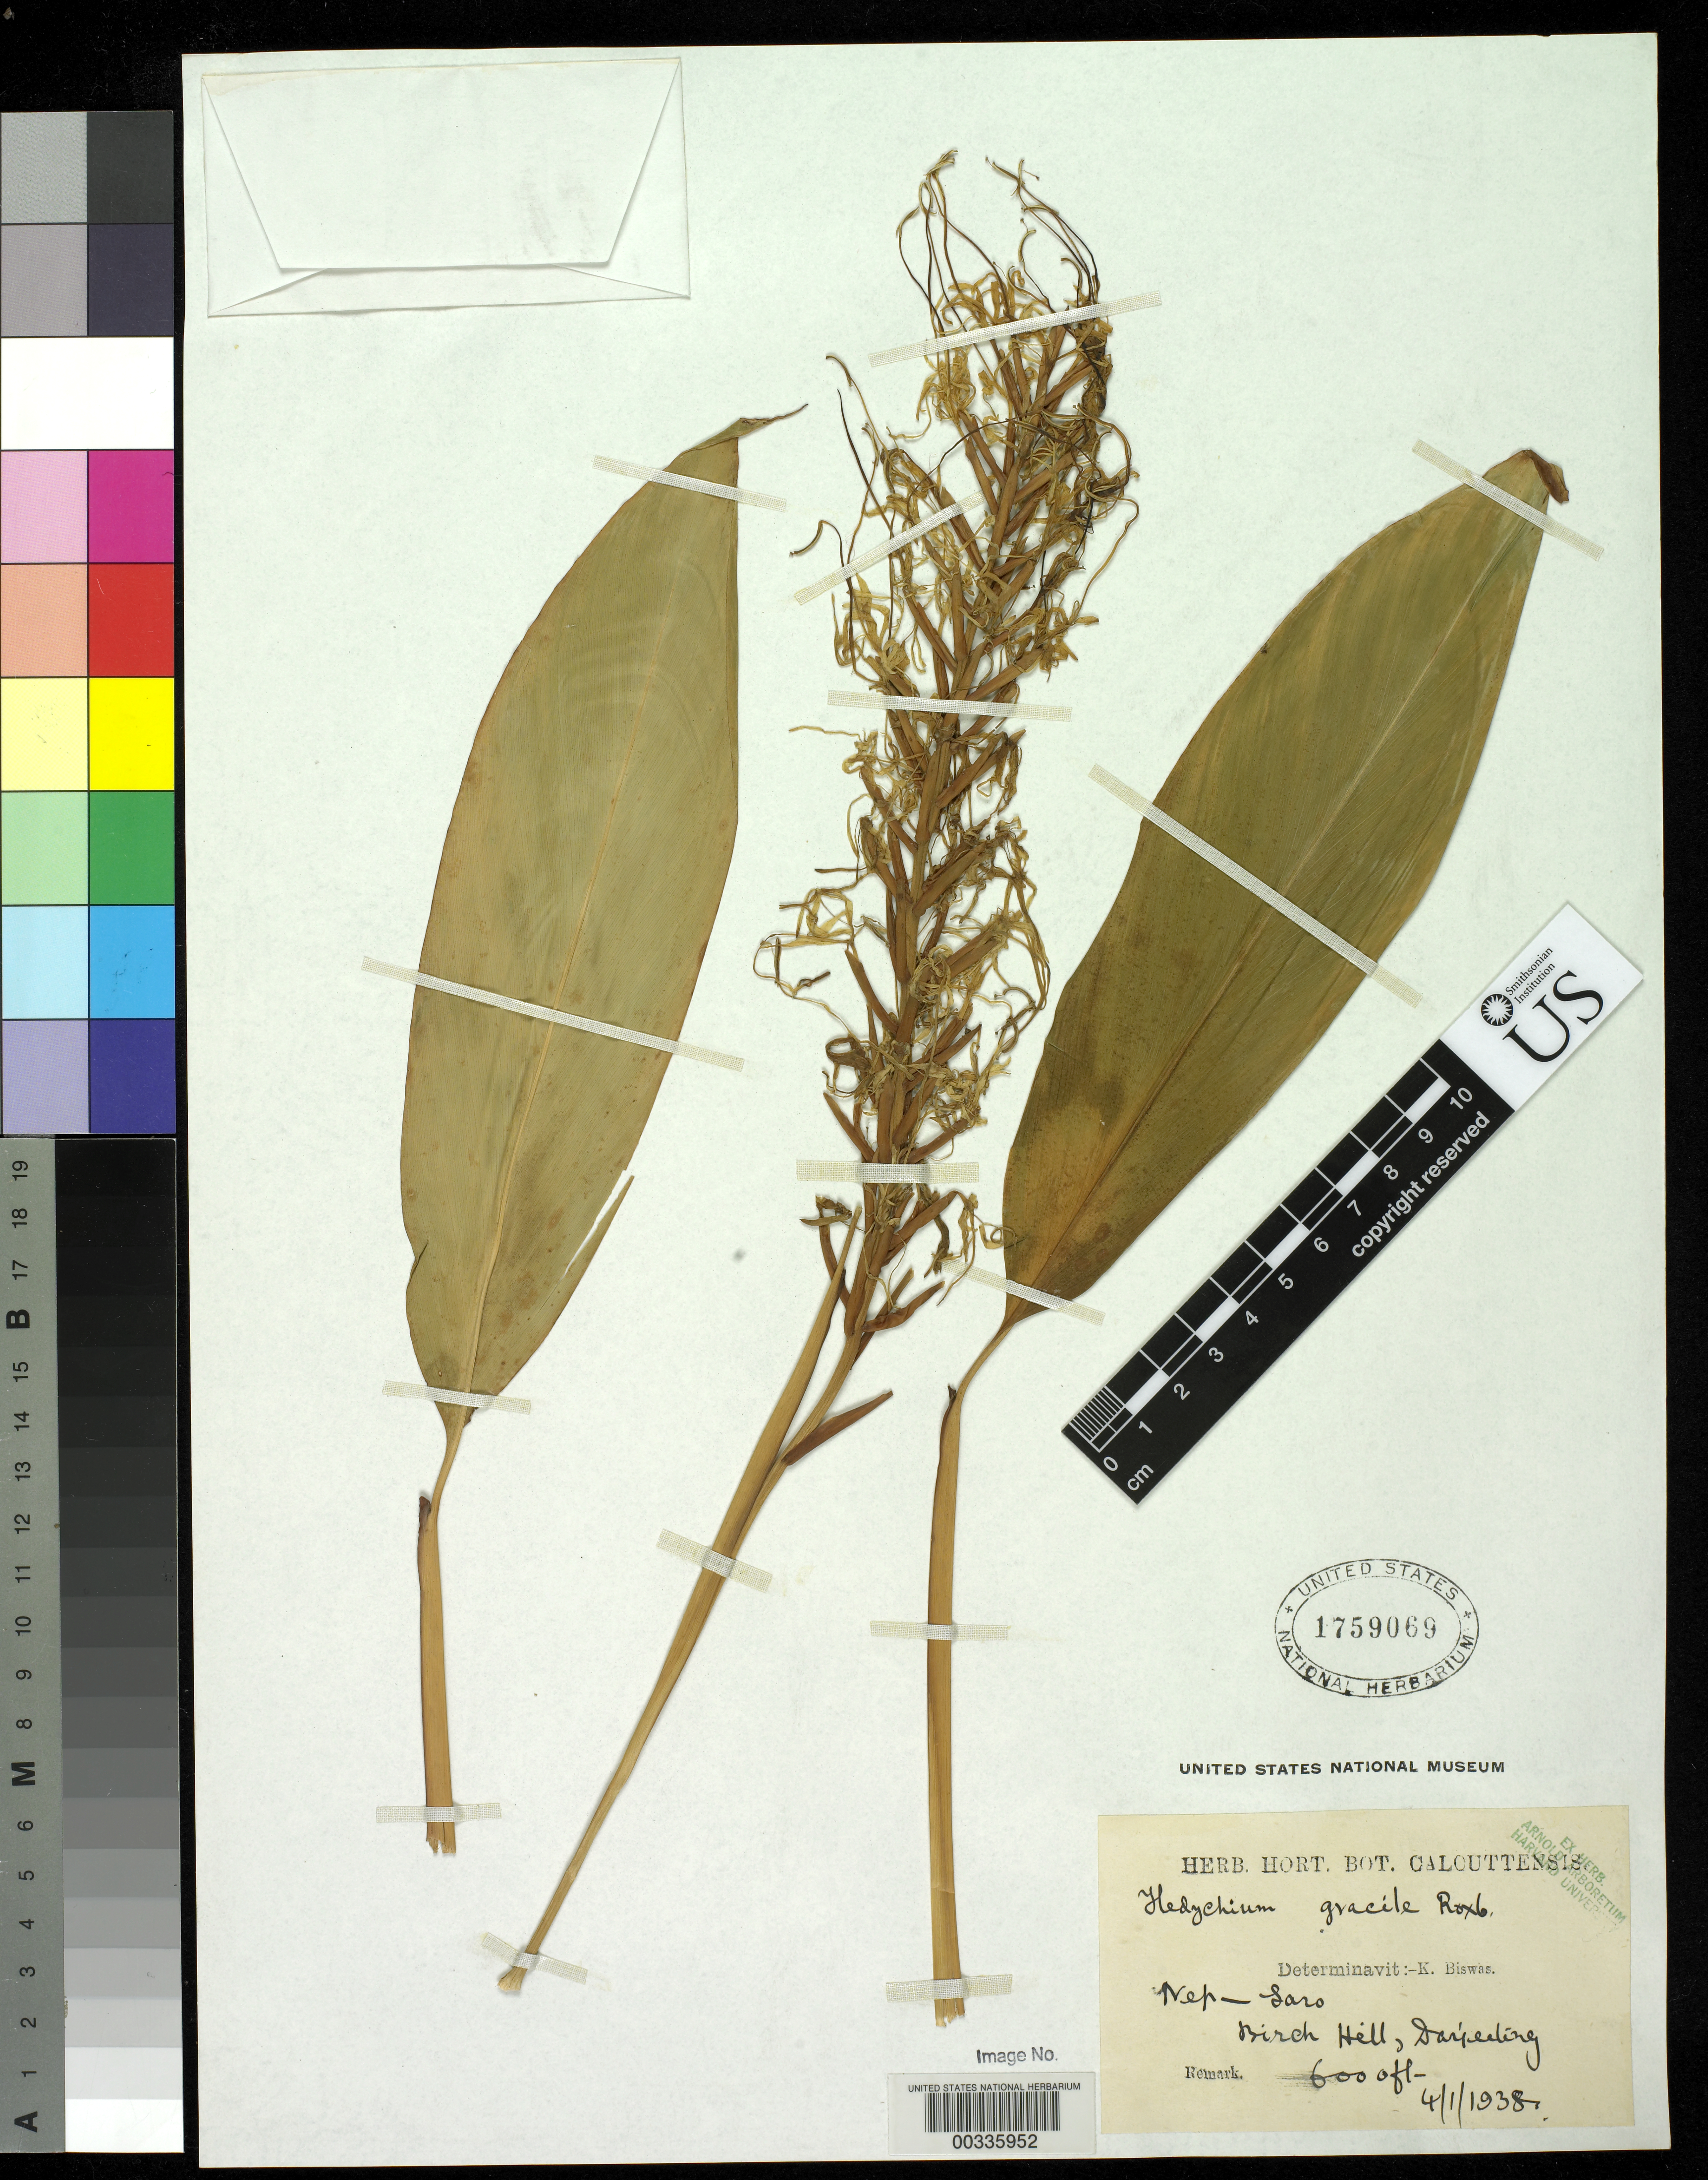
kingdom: Plantae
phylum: Tracheophyta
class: Liliopsida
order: Zingiberales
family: Zingiberaceae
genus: Hedychium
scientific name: Hedychium gracile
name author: Roxb.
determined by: Biswas, K.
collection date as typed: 01 Apr 1938 or 04 Jan 1938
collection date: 1938-01-04 or 1938-04-01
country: India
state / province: West Bengal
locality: Nep - laro [interpreted], Birch Hill, Darjeeling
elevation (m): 1829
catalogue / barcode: US 1759069